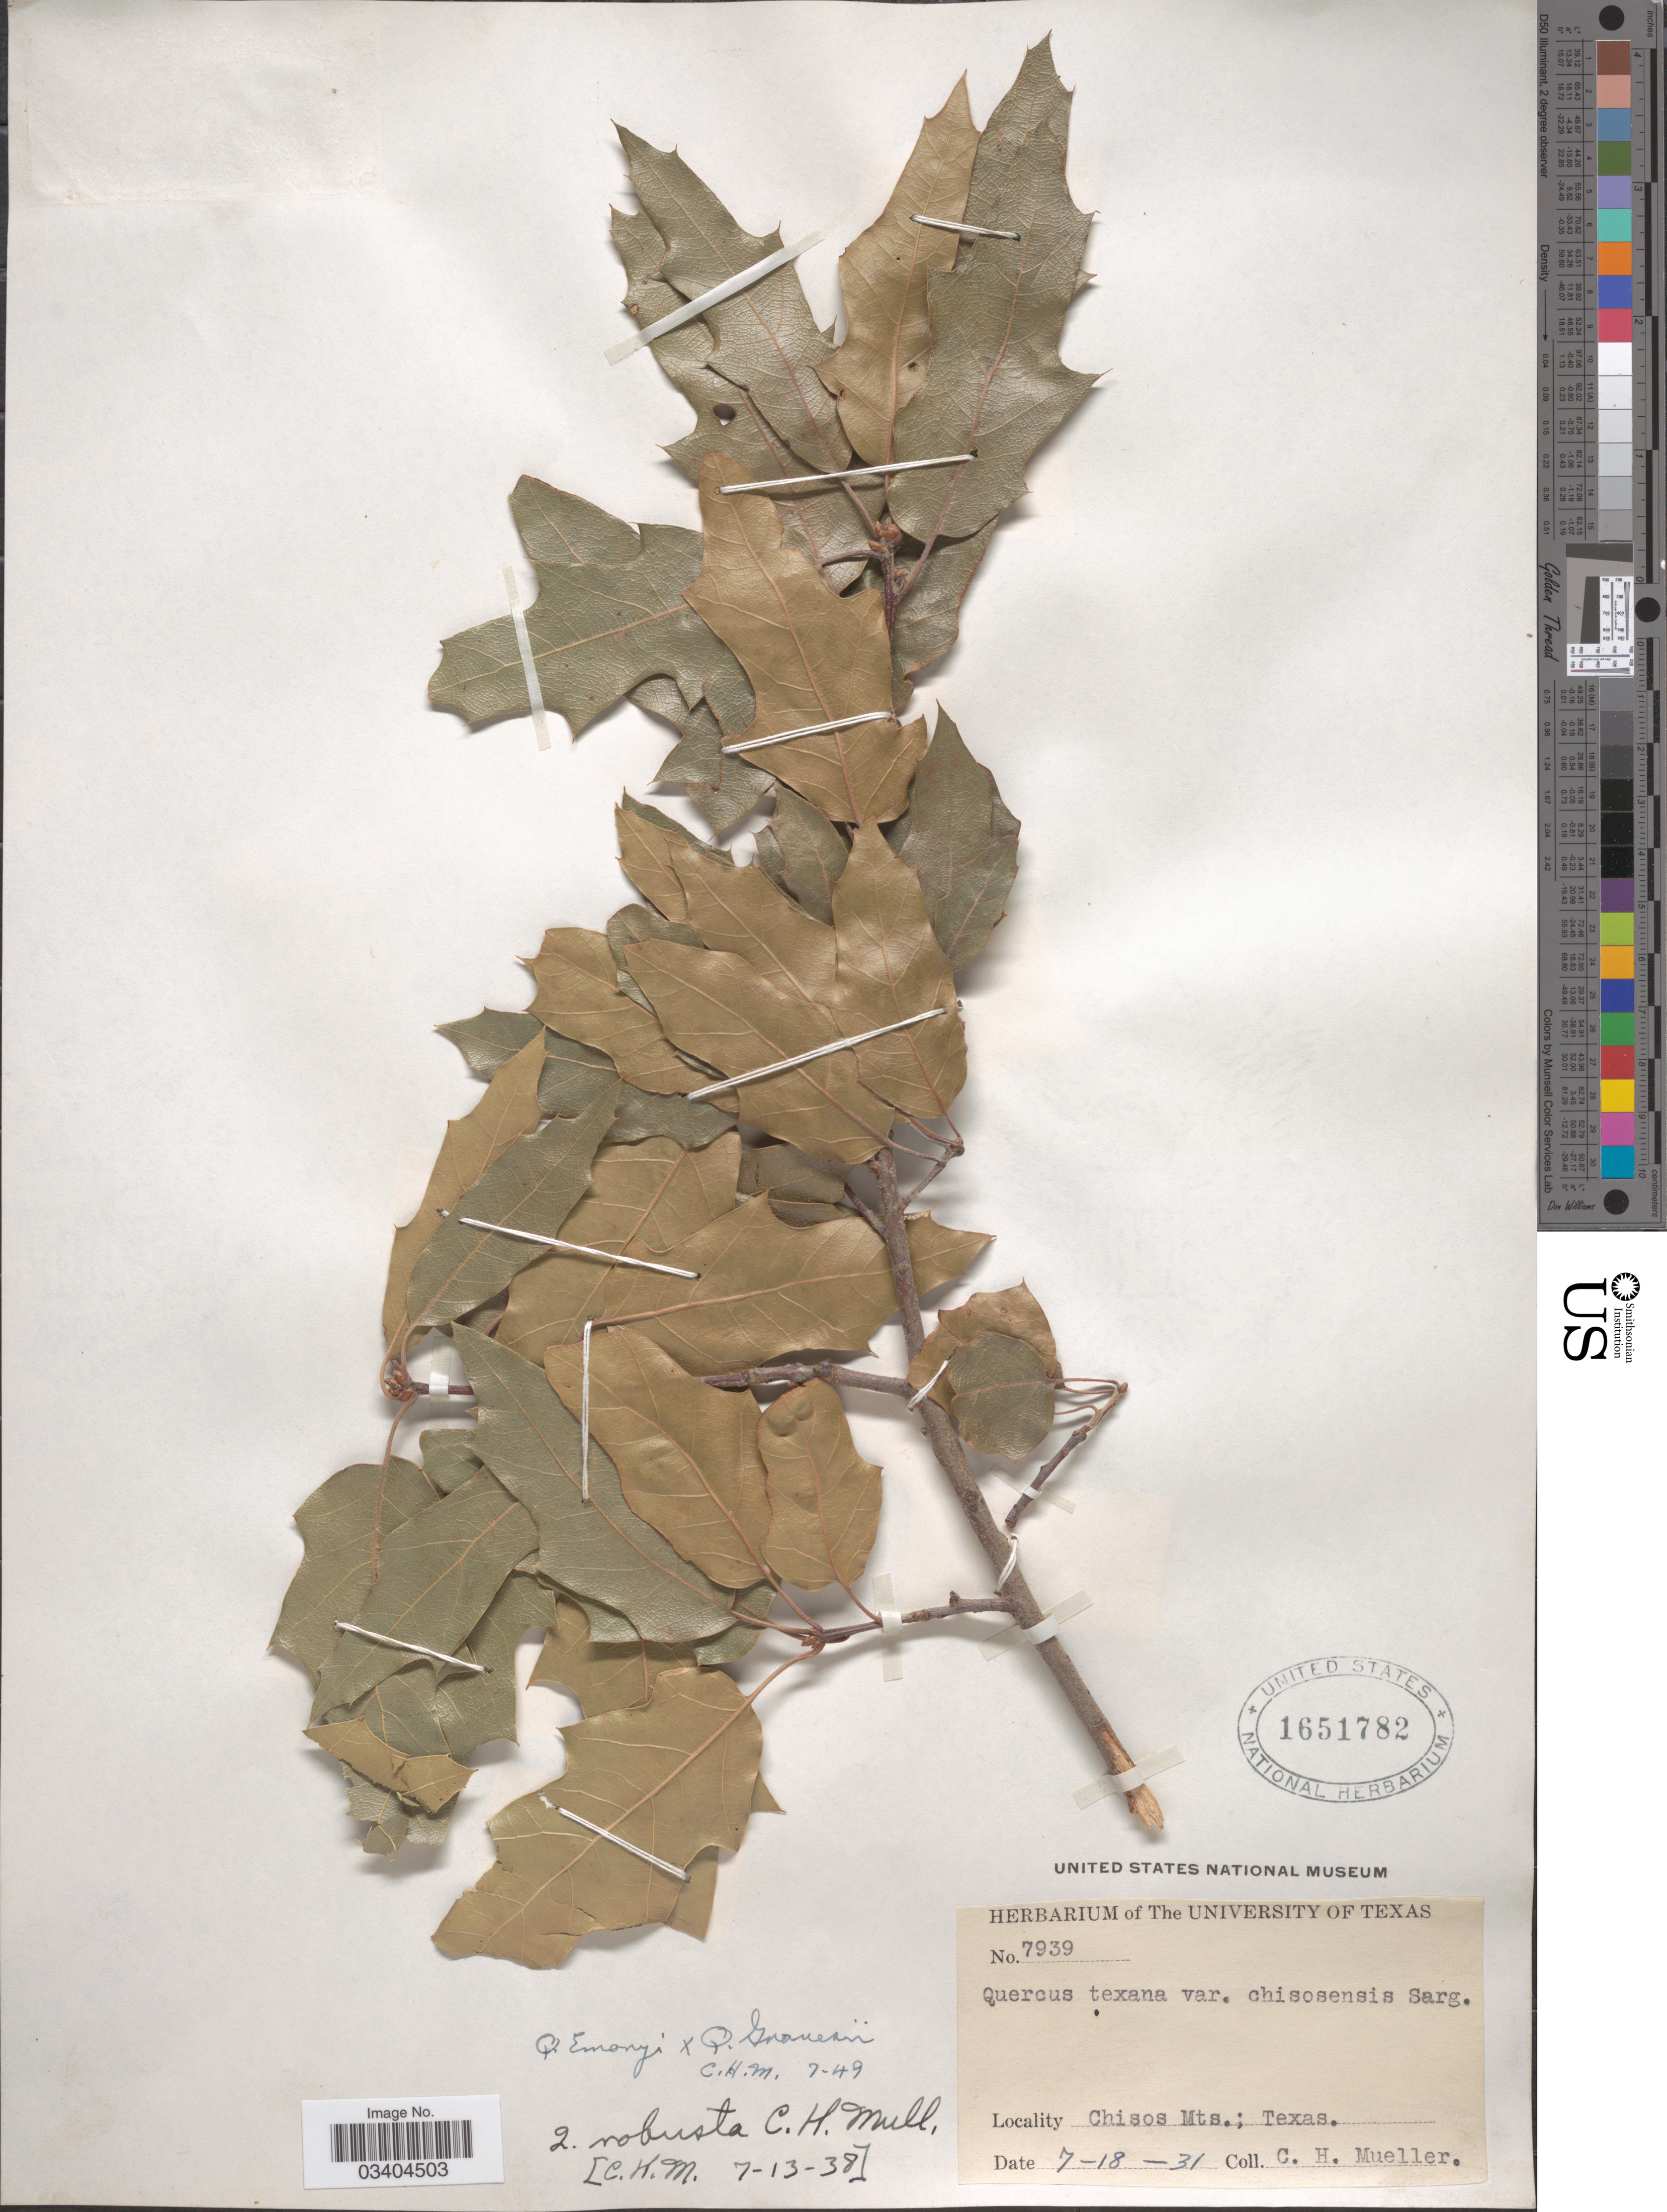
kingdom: Plantae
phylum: Tracheophyta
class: Magnoliopsida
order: Fagales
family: Fagaceae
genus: Quercus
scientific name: Quercus emoryi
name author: Torr. in Emory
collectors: C. H. Mueller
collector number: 7939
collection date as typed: Transcribed d/m/y: 18/7/31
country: United States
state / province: Texas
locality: Chisos Mts.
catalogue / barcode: US 1651782